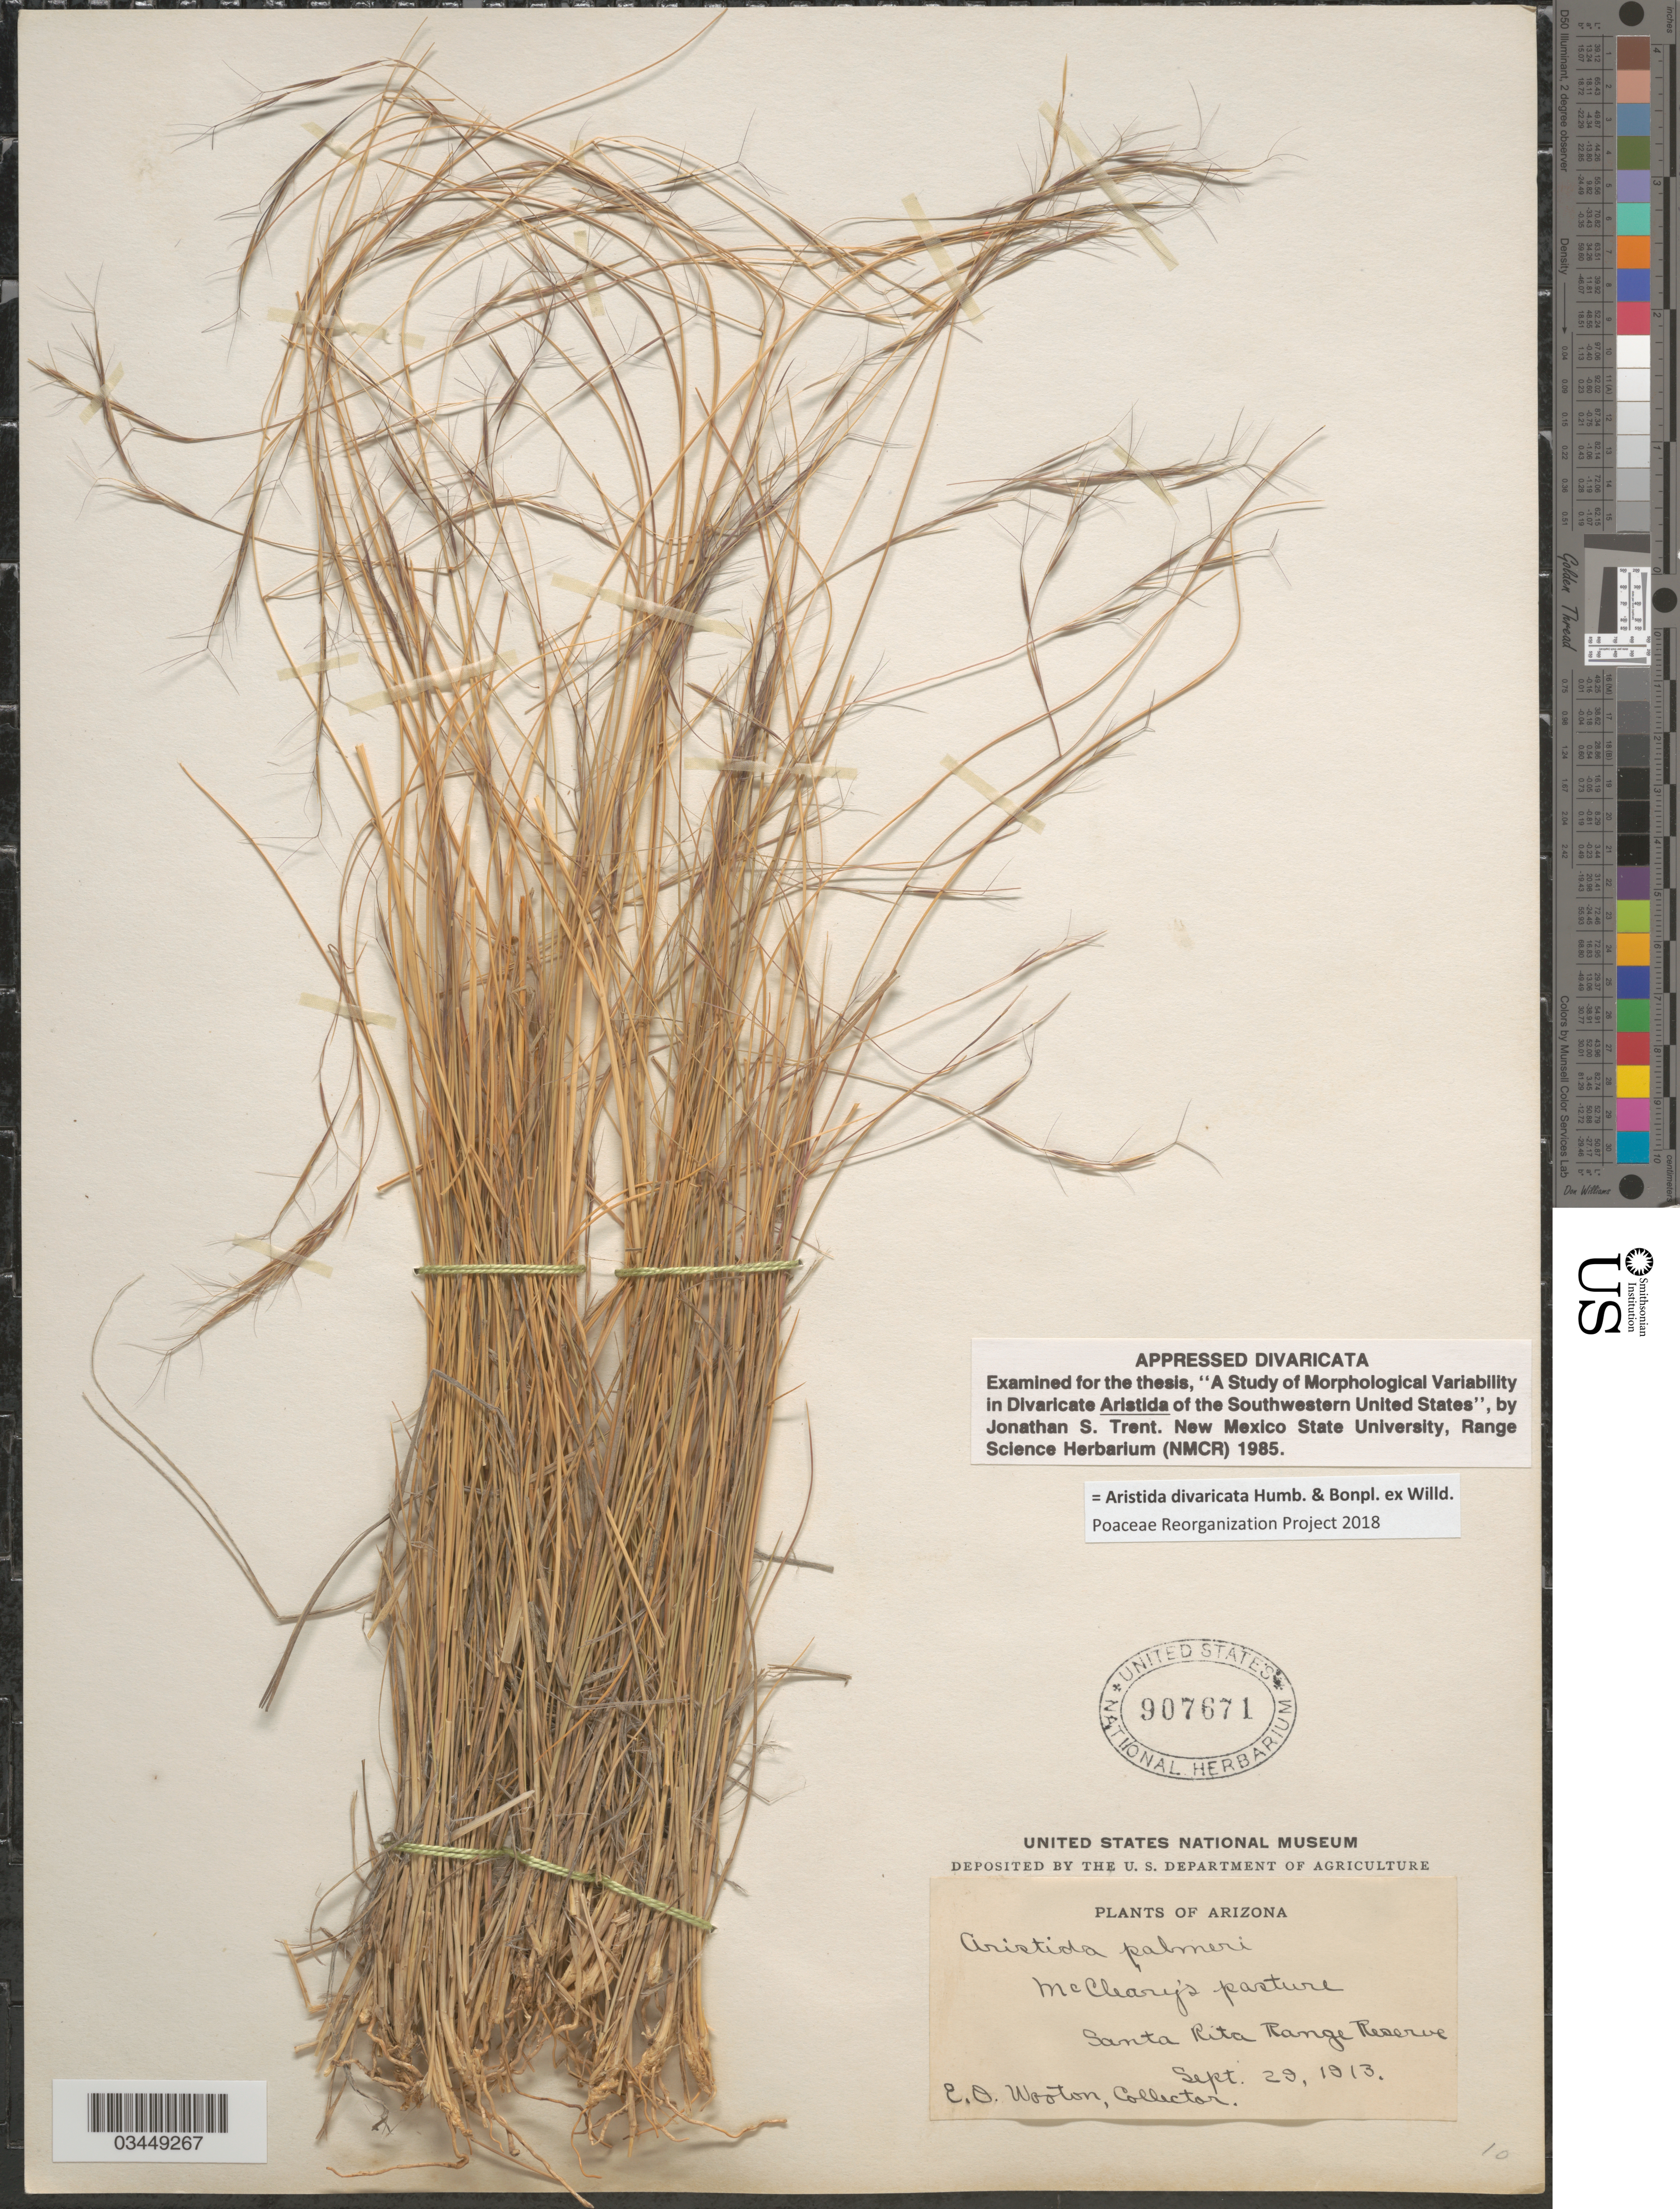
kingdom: Plantae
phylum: Tracheophyta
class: Liliopsida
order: Poales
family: Poaceae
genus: Aristida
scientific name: Aristida divaricata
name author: Humb. & Bonpl. ex Willd.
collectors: E. O. Wooton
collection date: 1913-09-29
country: United States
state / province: Arizona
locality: Mc Cleary's pasture. Santa Rita Range Reserve.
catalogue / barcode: US 907671